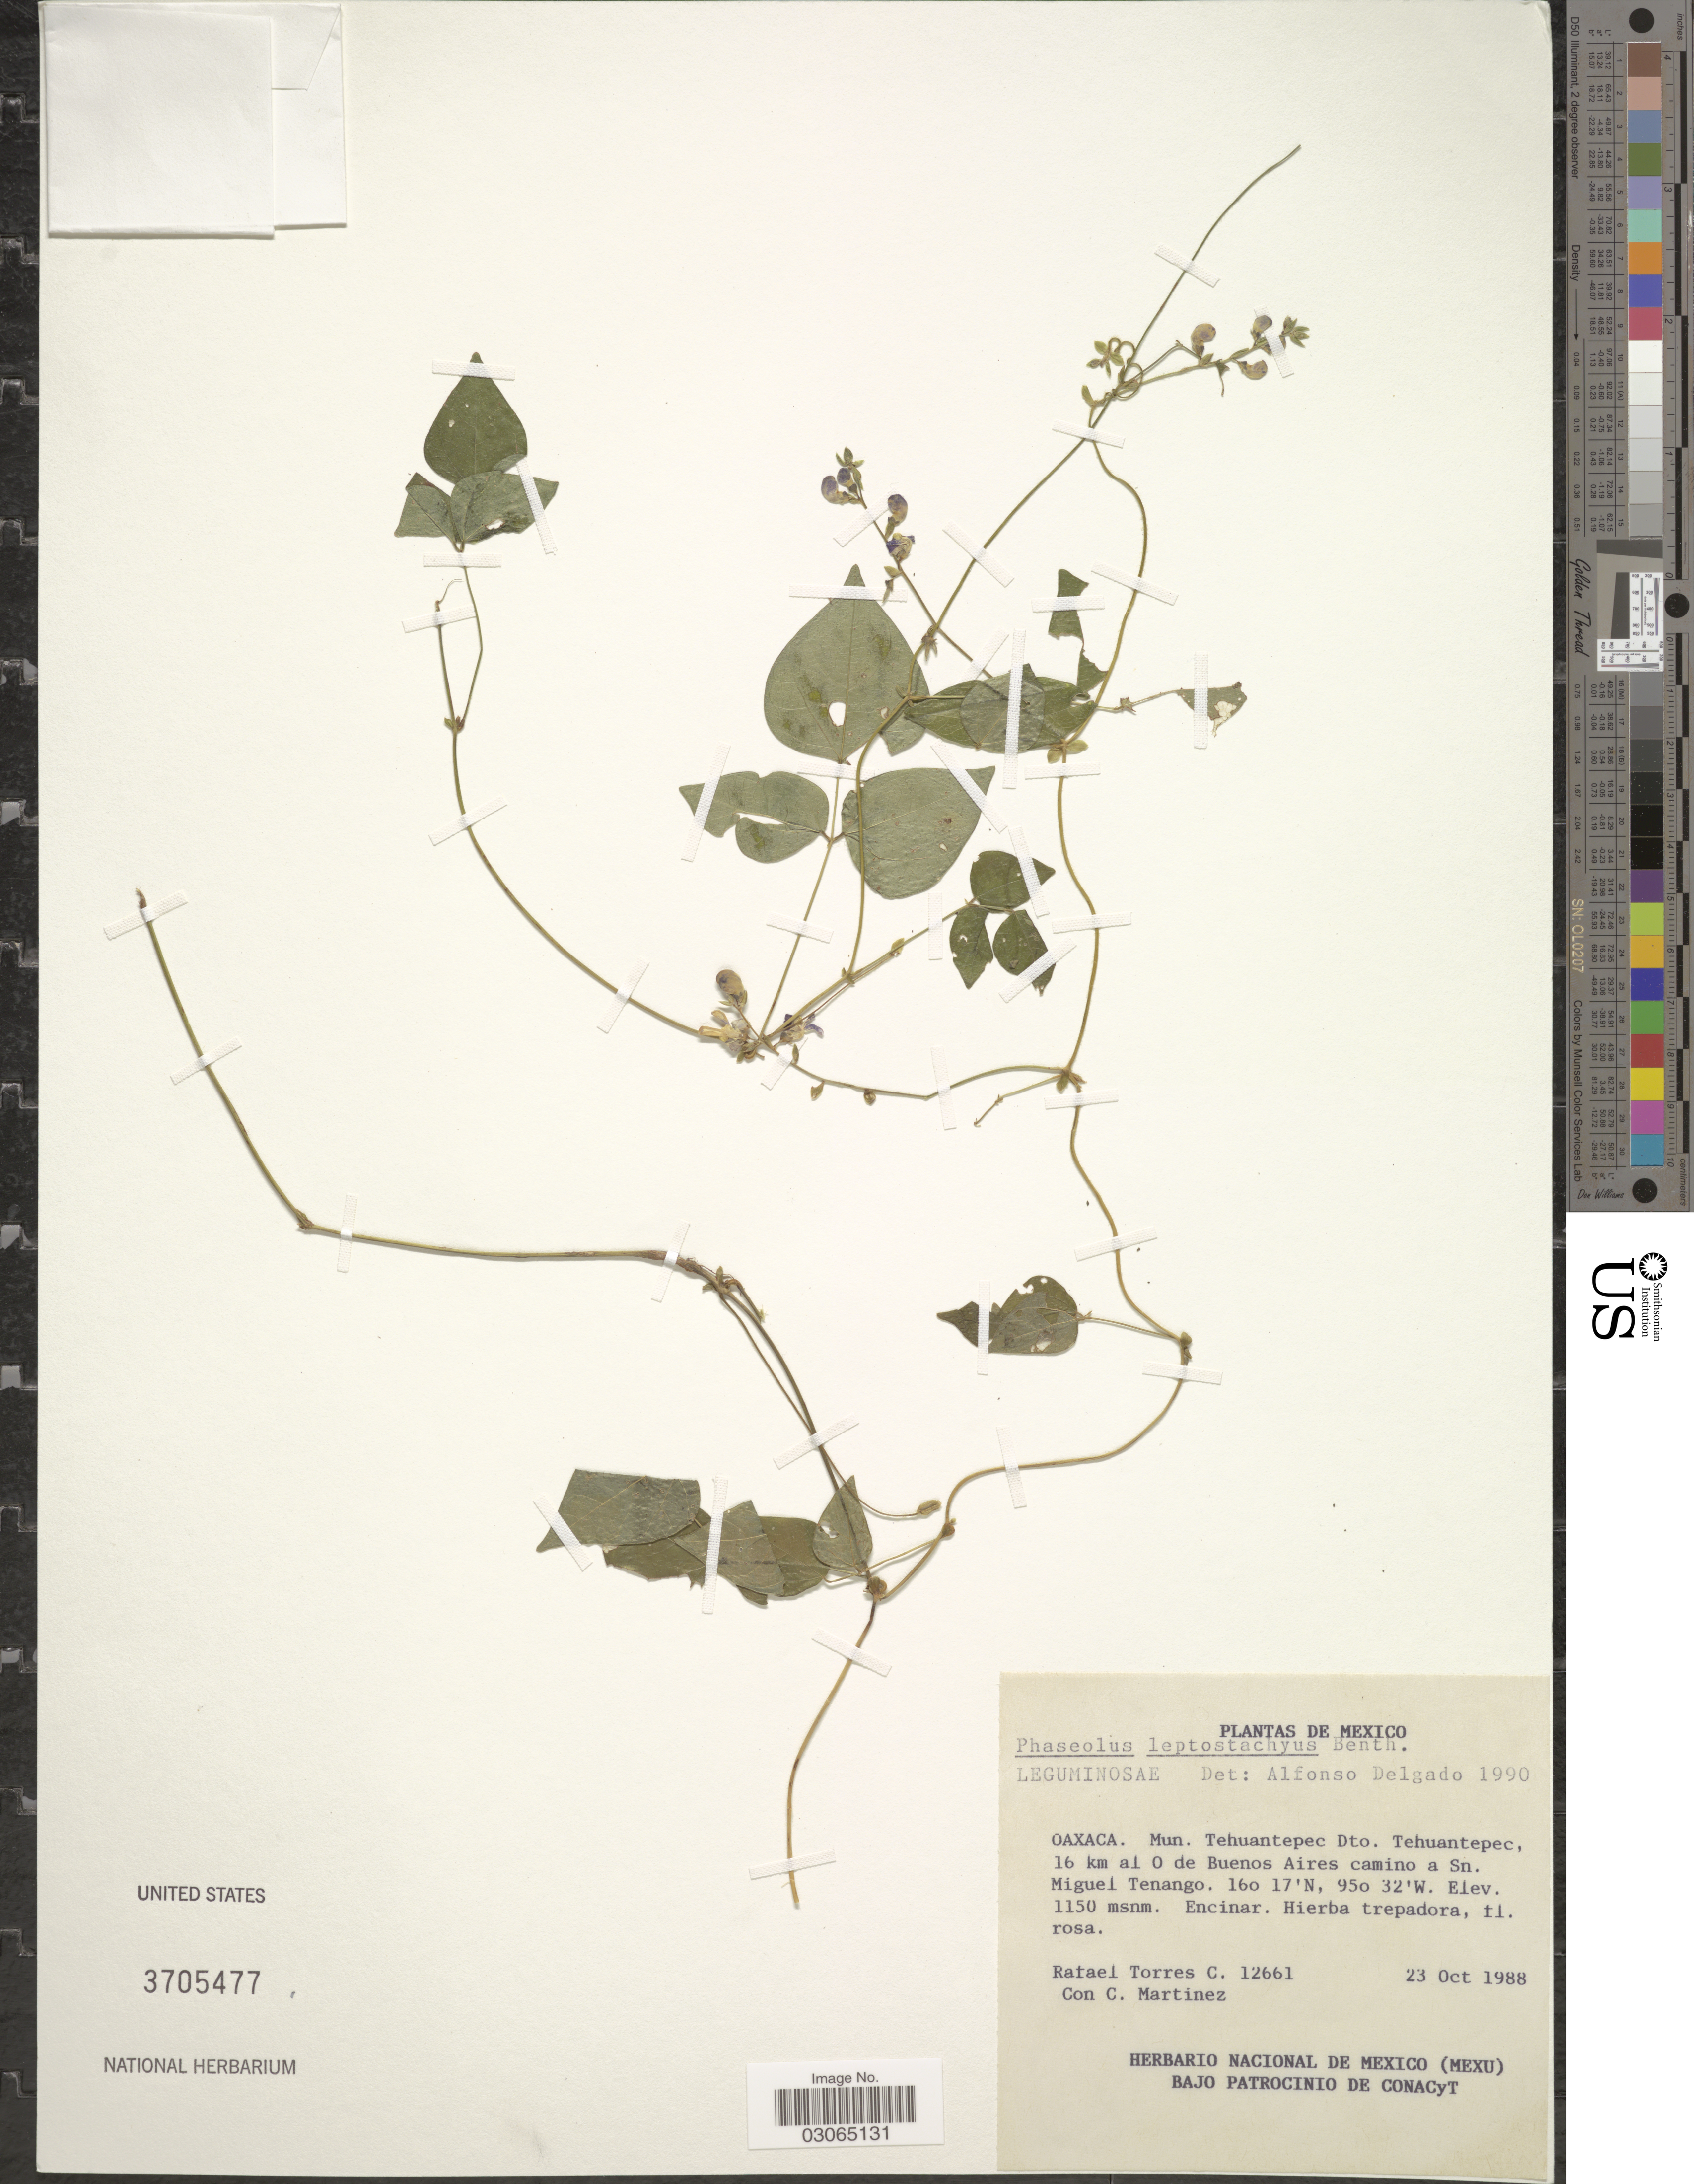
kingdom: Plantae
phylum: Tracheophyta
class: Magnoliopsida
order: Fabales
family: Fabaceae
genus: Phaseolus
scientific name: Phaseolus leptostachyus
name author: Benth.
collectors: R. Torres C. & C. Martínez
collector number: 12661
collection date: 1988-10-23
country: Mexico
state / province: Oaxaca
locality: Mun. Tehuantepec Dto. Tehuantepec, 16 km al O de Buenos Aires camino a Sn. Miguel Tenango.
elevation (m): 1150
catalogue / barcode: US 3705477